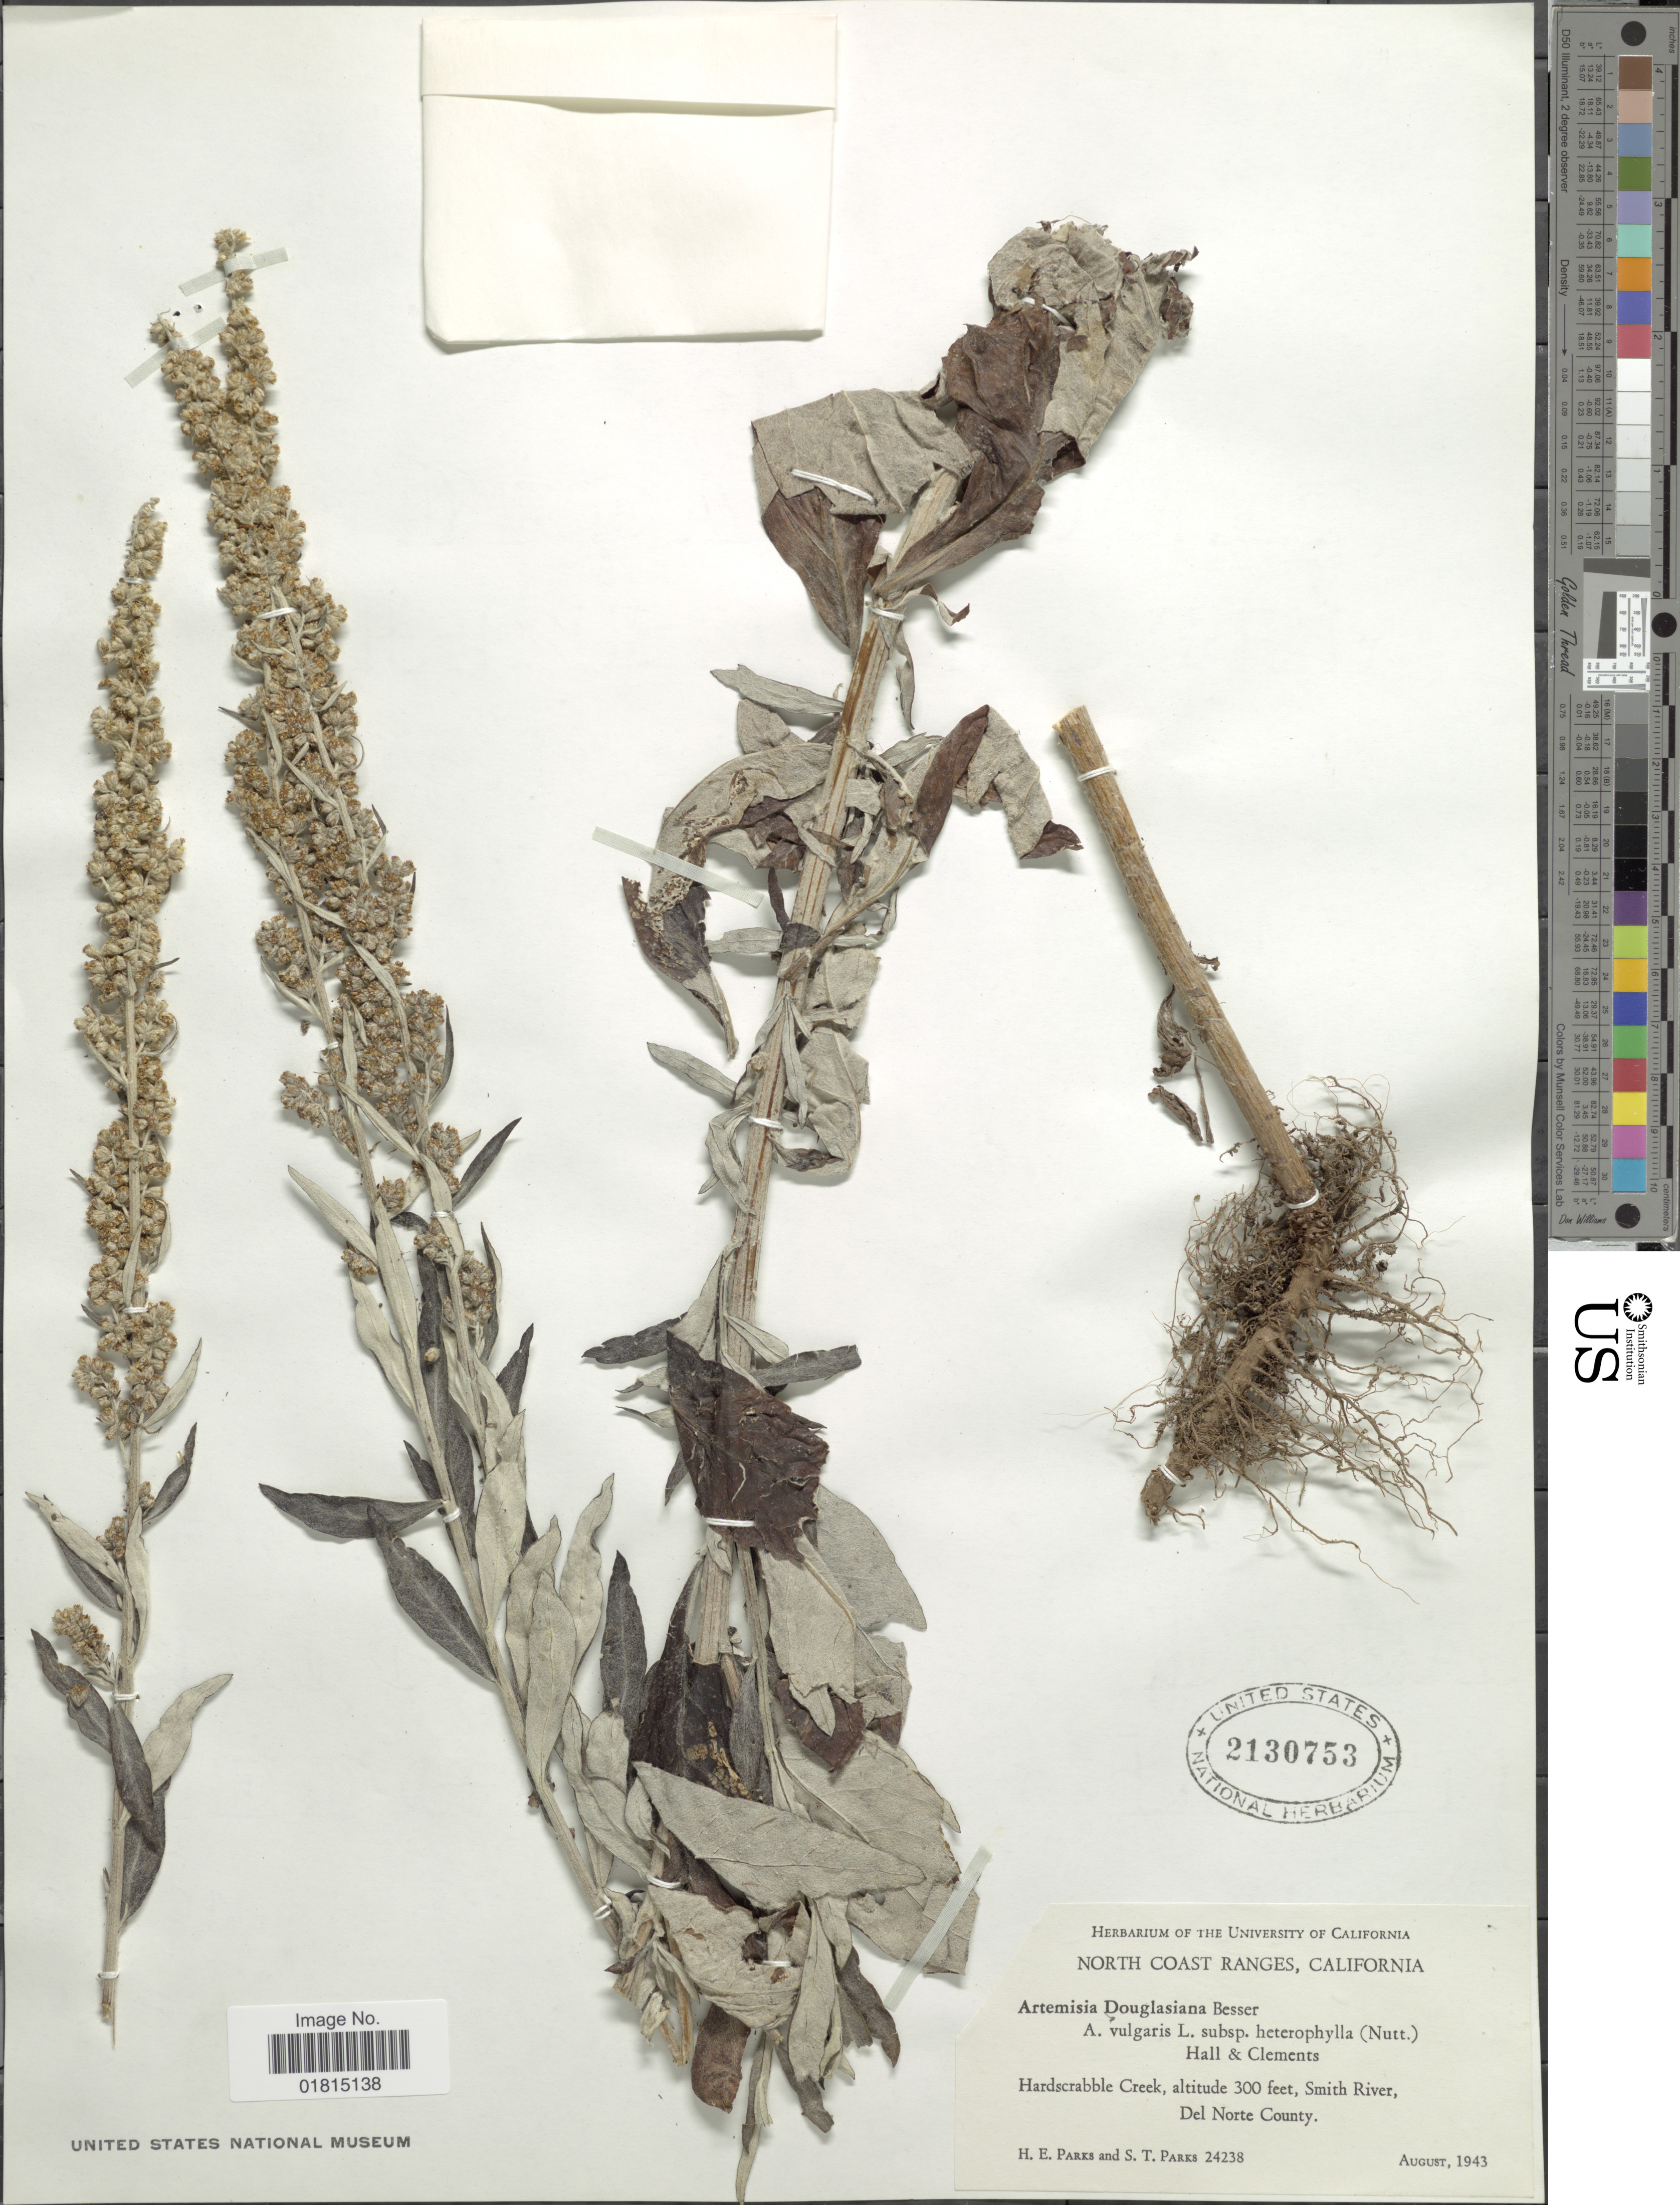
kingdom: Plantae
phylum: Tracheophyta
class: Magnoliopsida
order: Asterales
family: Asteraceae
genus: Artemisia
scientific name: Artemisia douglasiana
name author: Besser ex Hook.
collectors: H. E. Parks & S. Parks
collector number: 24238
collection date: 1943-08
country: United States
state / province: California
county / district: Del Norte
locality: North Coast Ranges, California. Hardscrabble Creek, Smith River, Del Norte County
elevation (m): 91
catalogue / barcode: US 2130753